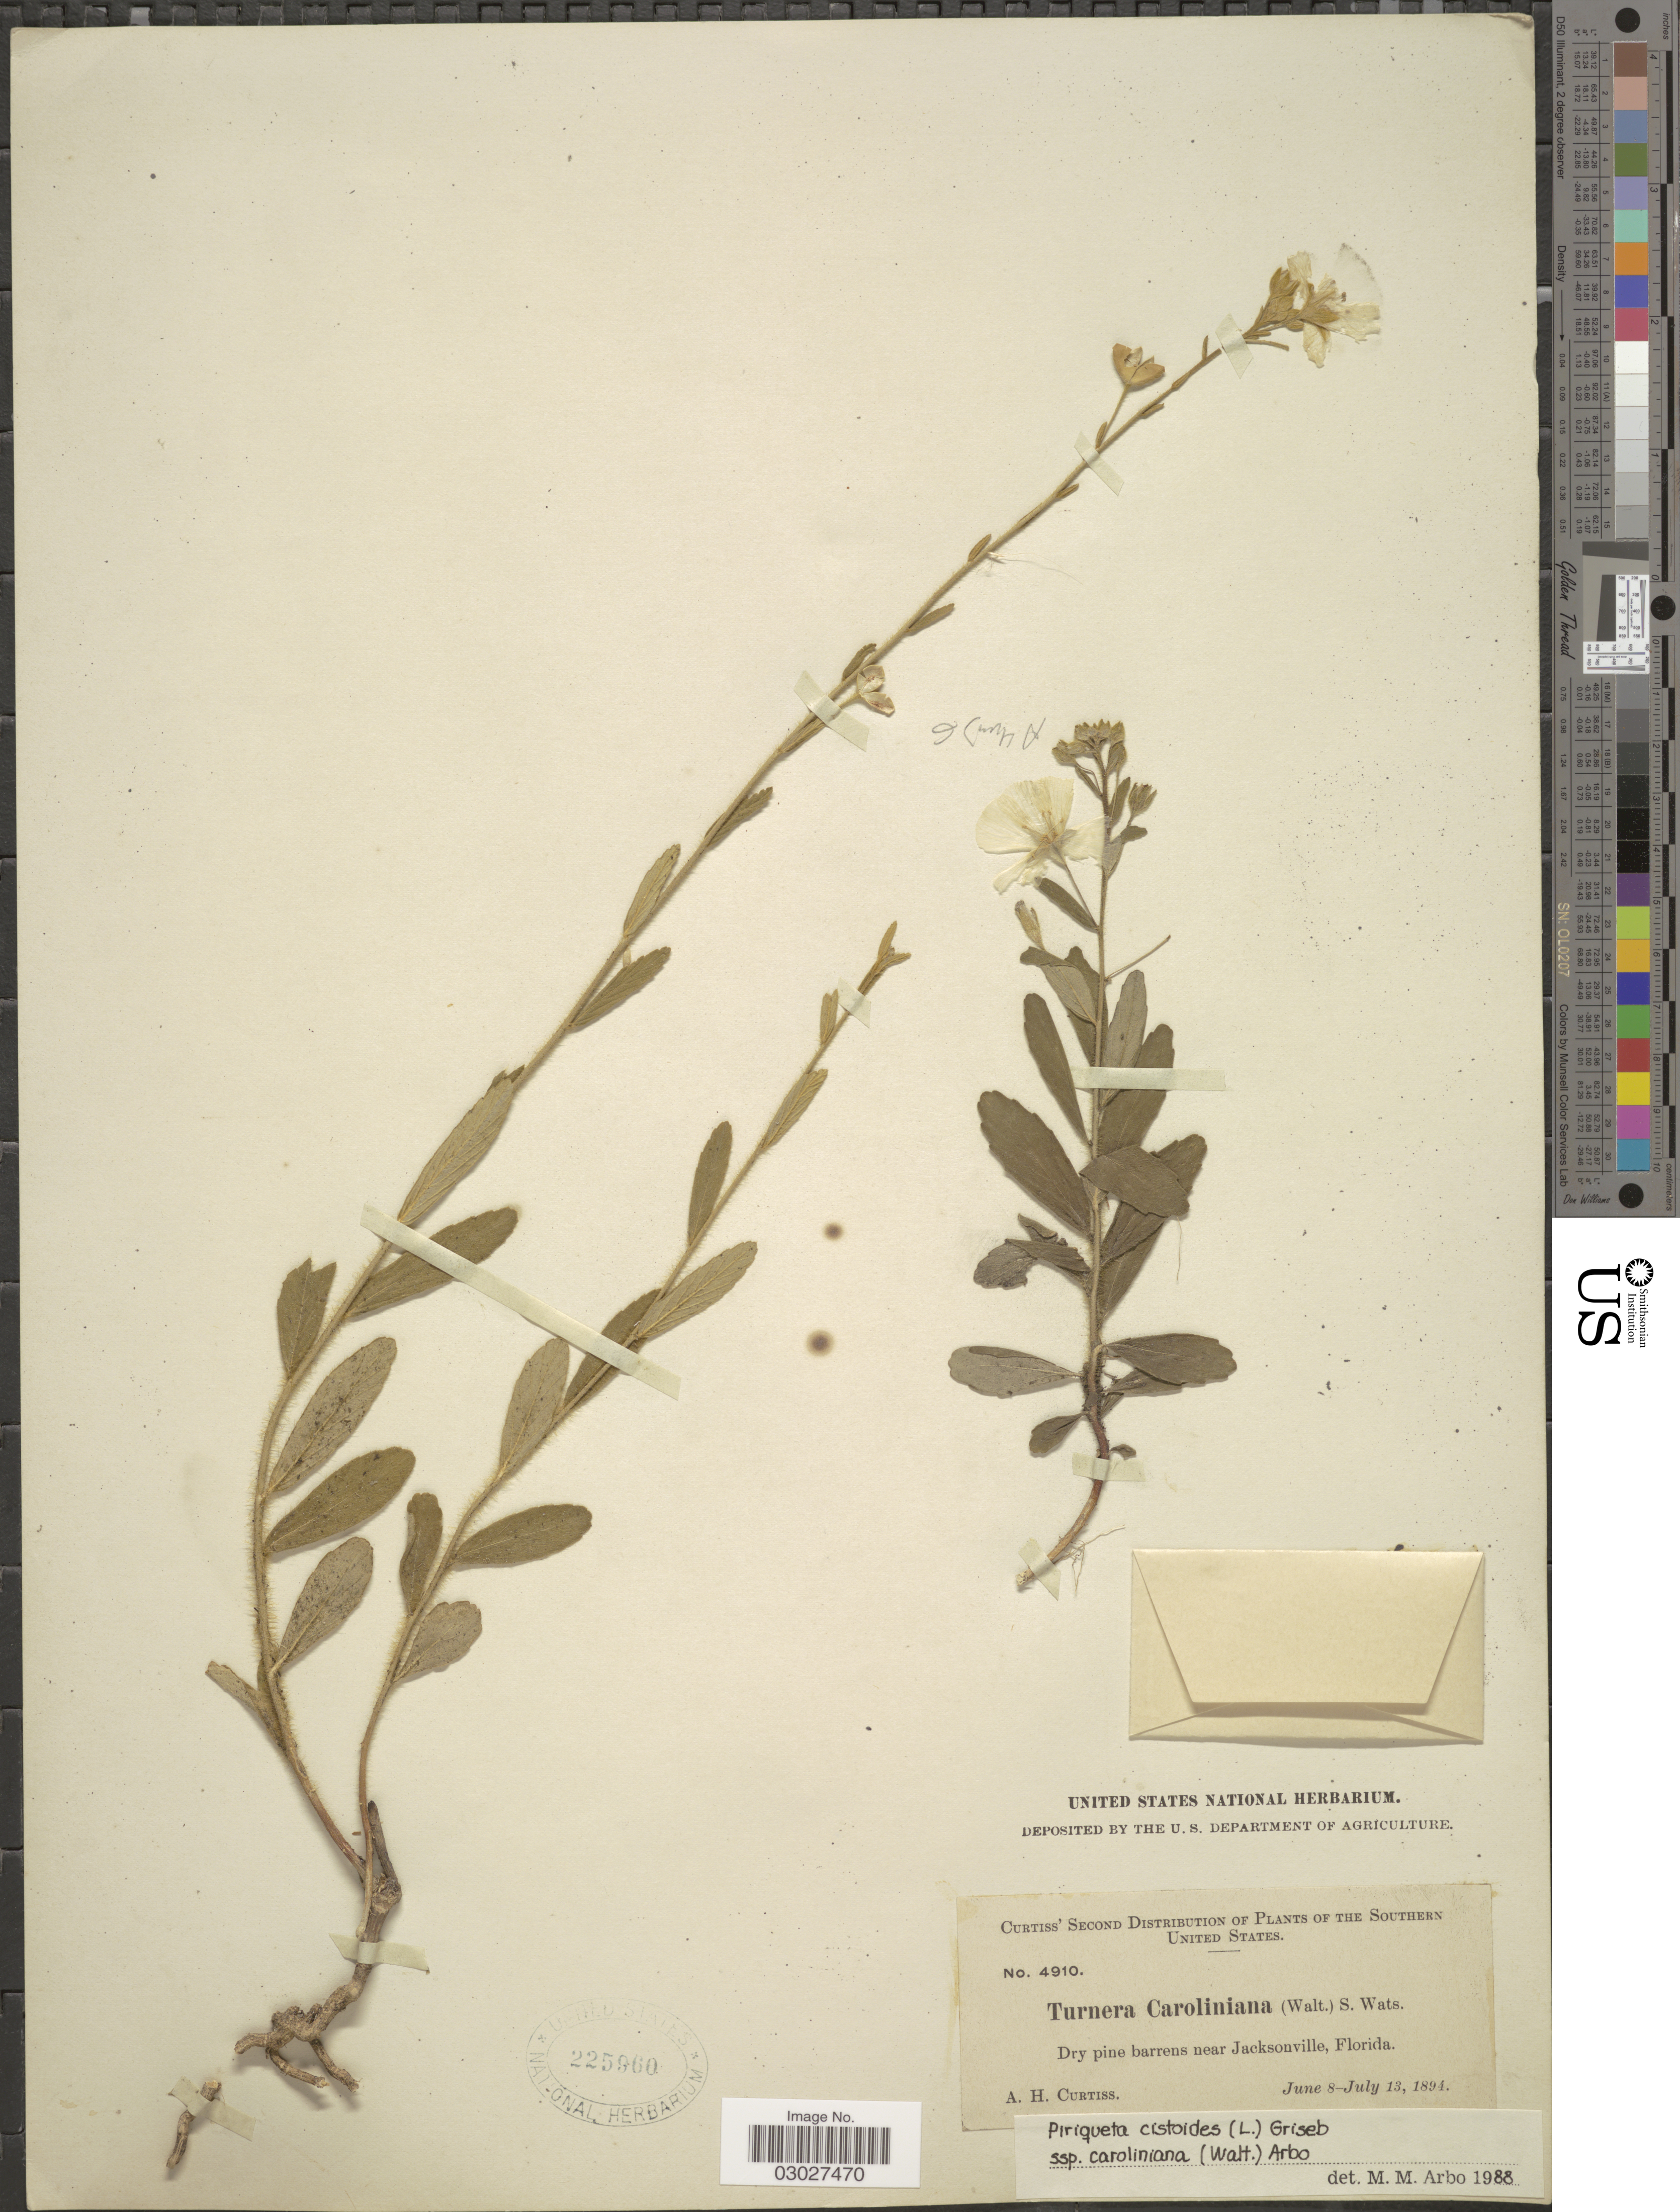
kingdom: Plantae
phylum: Tracheophyta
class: Magnoliopsida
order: Malpighiales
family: Turneraceae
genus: Piriqueta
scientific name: Piriqueta cistoides subsp. caroliniana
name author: (Walter) Arbo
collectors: A. H. Curtiss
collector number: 4910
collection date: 1894-06-08/1894-07-13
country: United States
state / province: Florida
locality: The Southern United States. Dry pine barrens near Jacksonville.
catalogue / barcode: US 225960